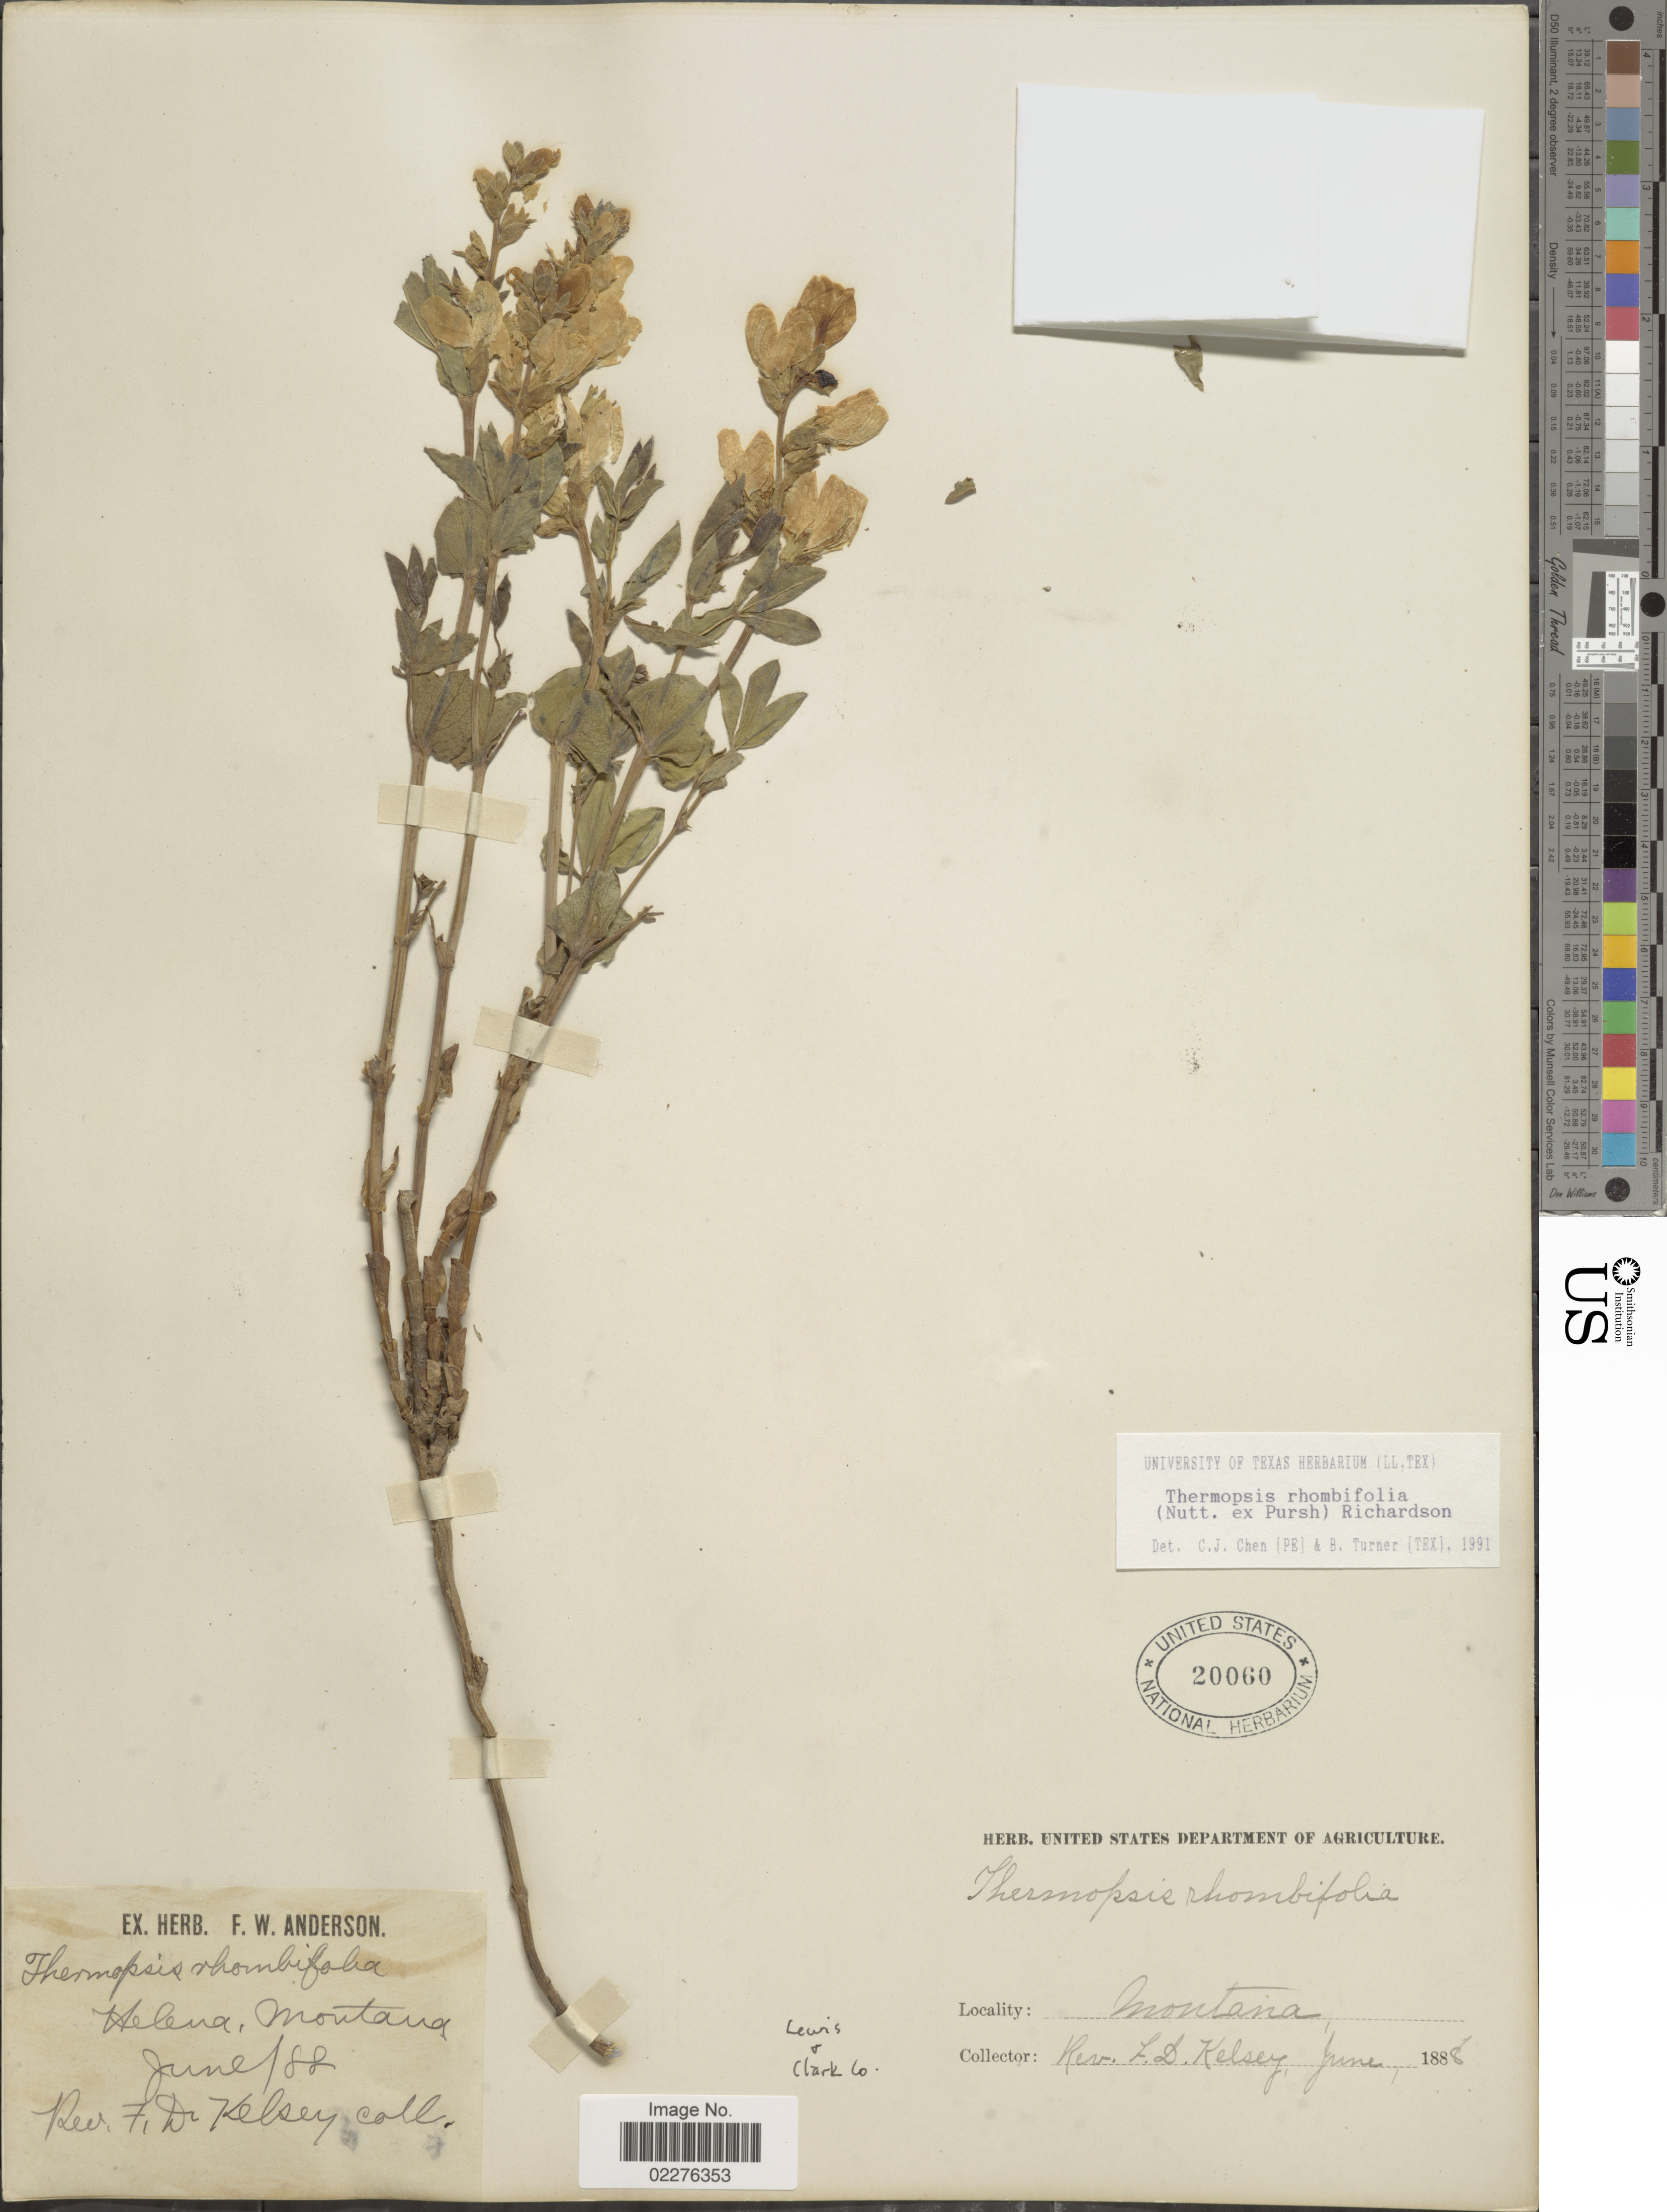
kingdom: Plantae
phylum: Tracheophyta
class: Magnoliopsida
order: Fabales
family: Fabaceae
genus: Thermopsis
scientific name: Thermopsis rhombifolia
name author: Richardson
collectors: F. Kelsey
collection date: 1888-06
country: United States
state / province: Montana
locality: Helena, Lewis + Clark Co.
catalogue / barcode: US 20060